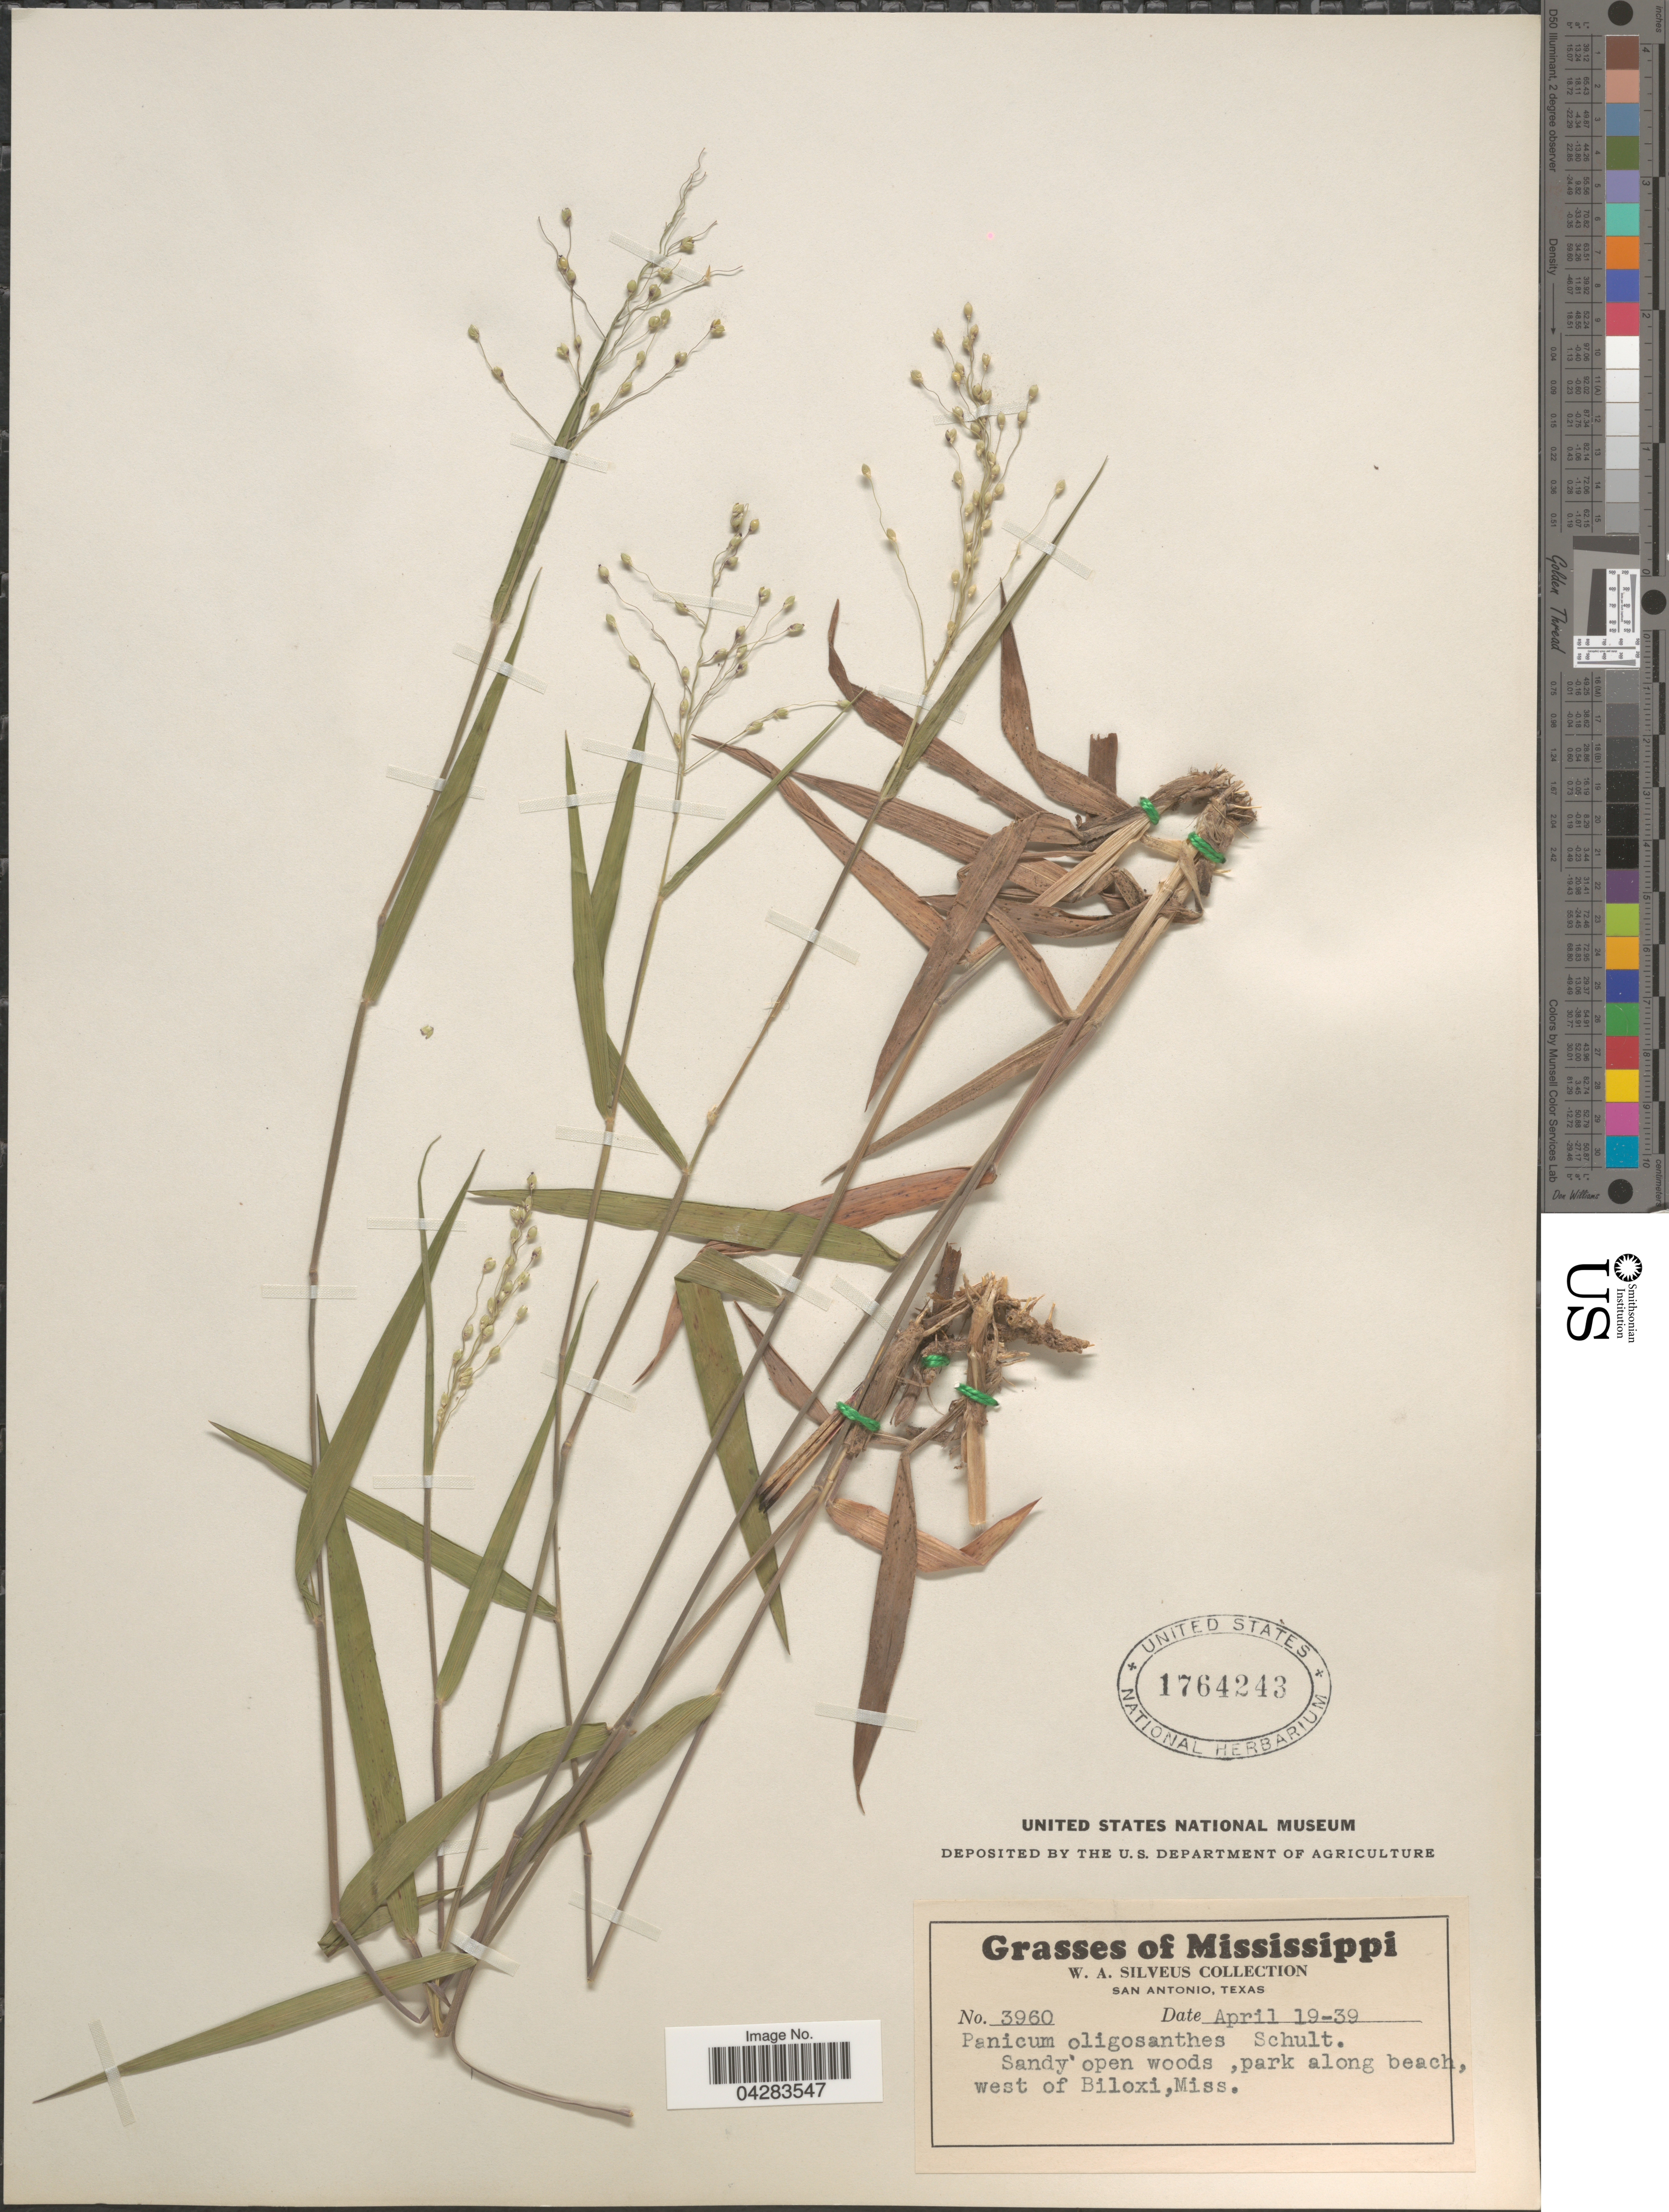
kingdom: Plantae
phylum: Tracheophyta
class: Liliopsida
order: Poales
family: Poaceae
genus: Dichanthelium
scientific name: Dichanthelium oligosanthes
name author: (Schult.) Gould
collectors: W. Silveus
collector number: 3960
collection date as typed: Transcribed d/m/y: 19/4/39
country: United States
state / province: Mississippi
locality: Park along beach, west of Biloxi.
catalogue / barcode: US 1764243